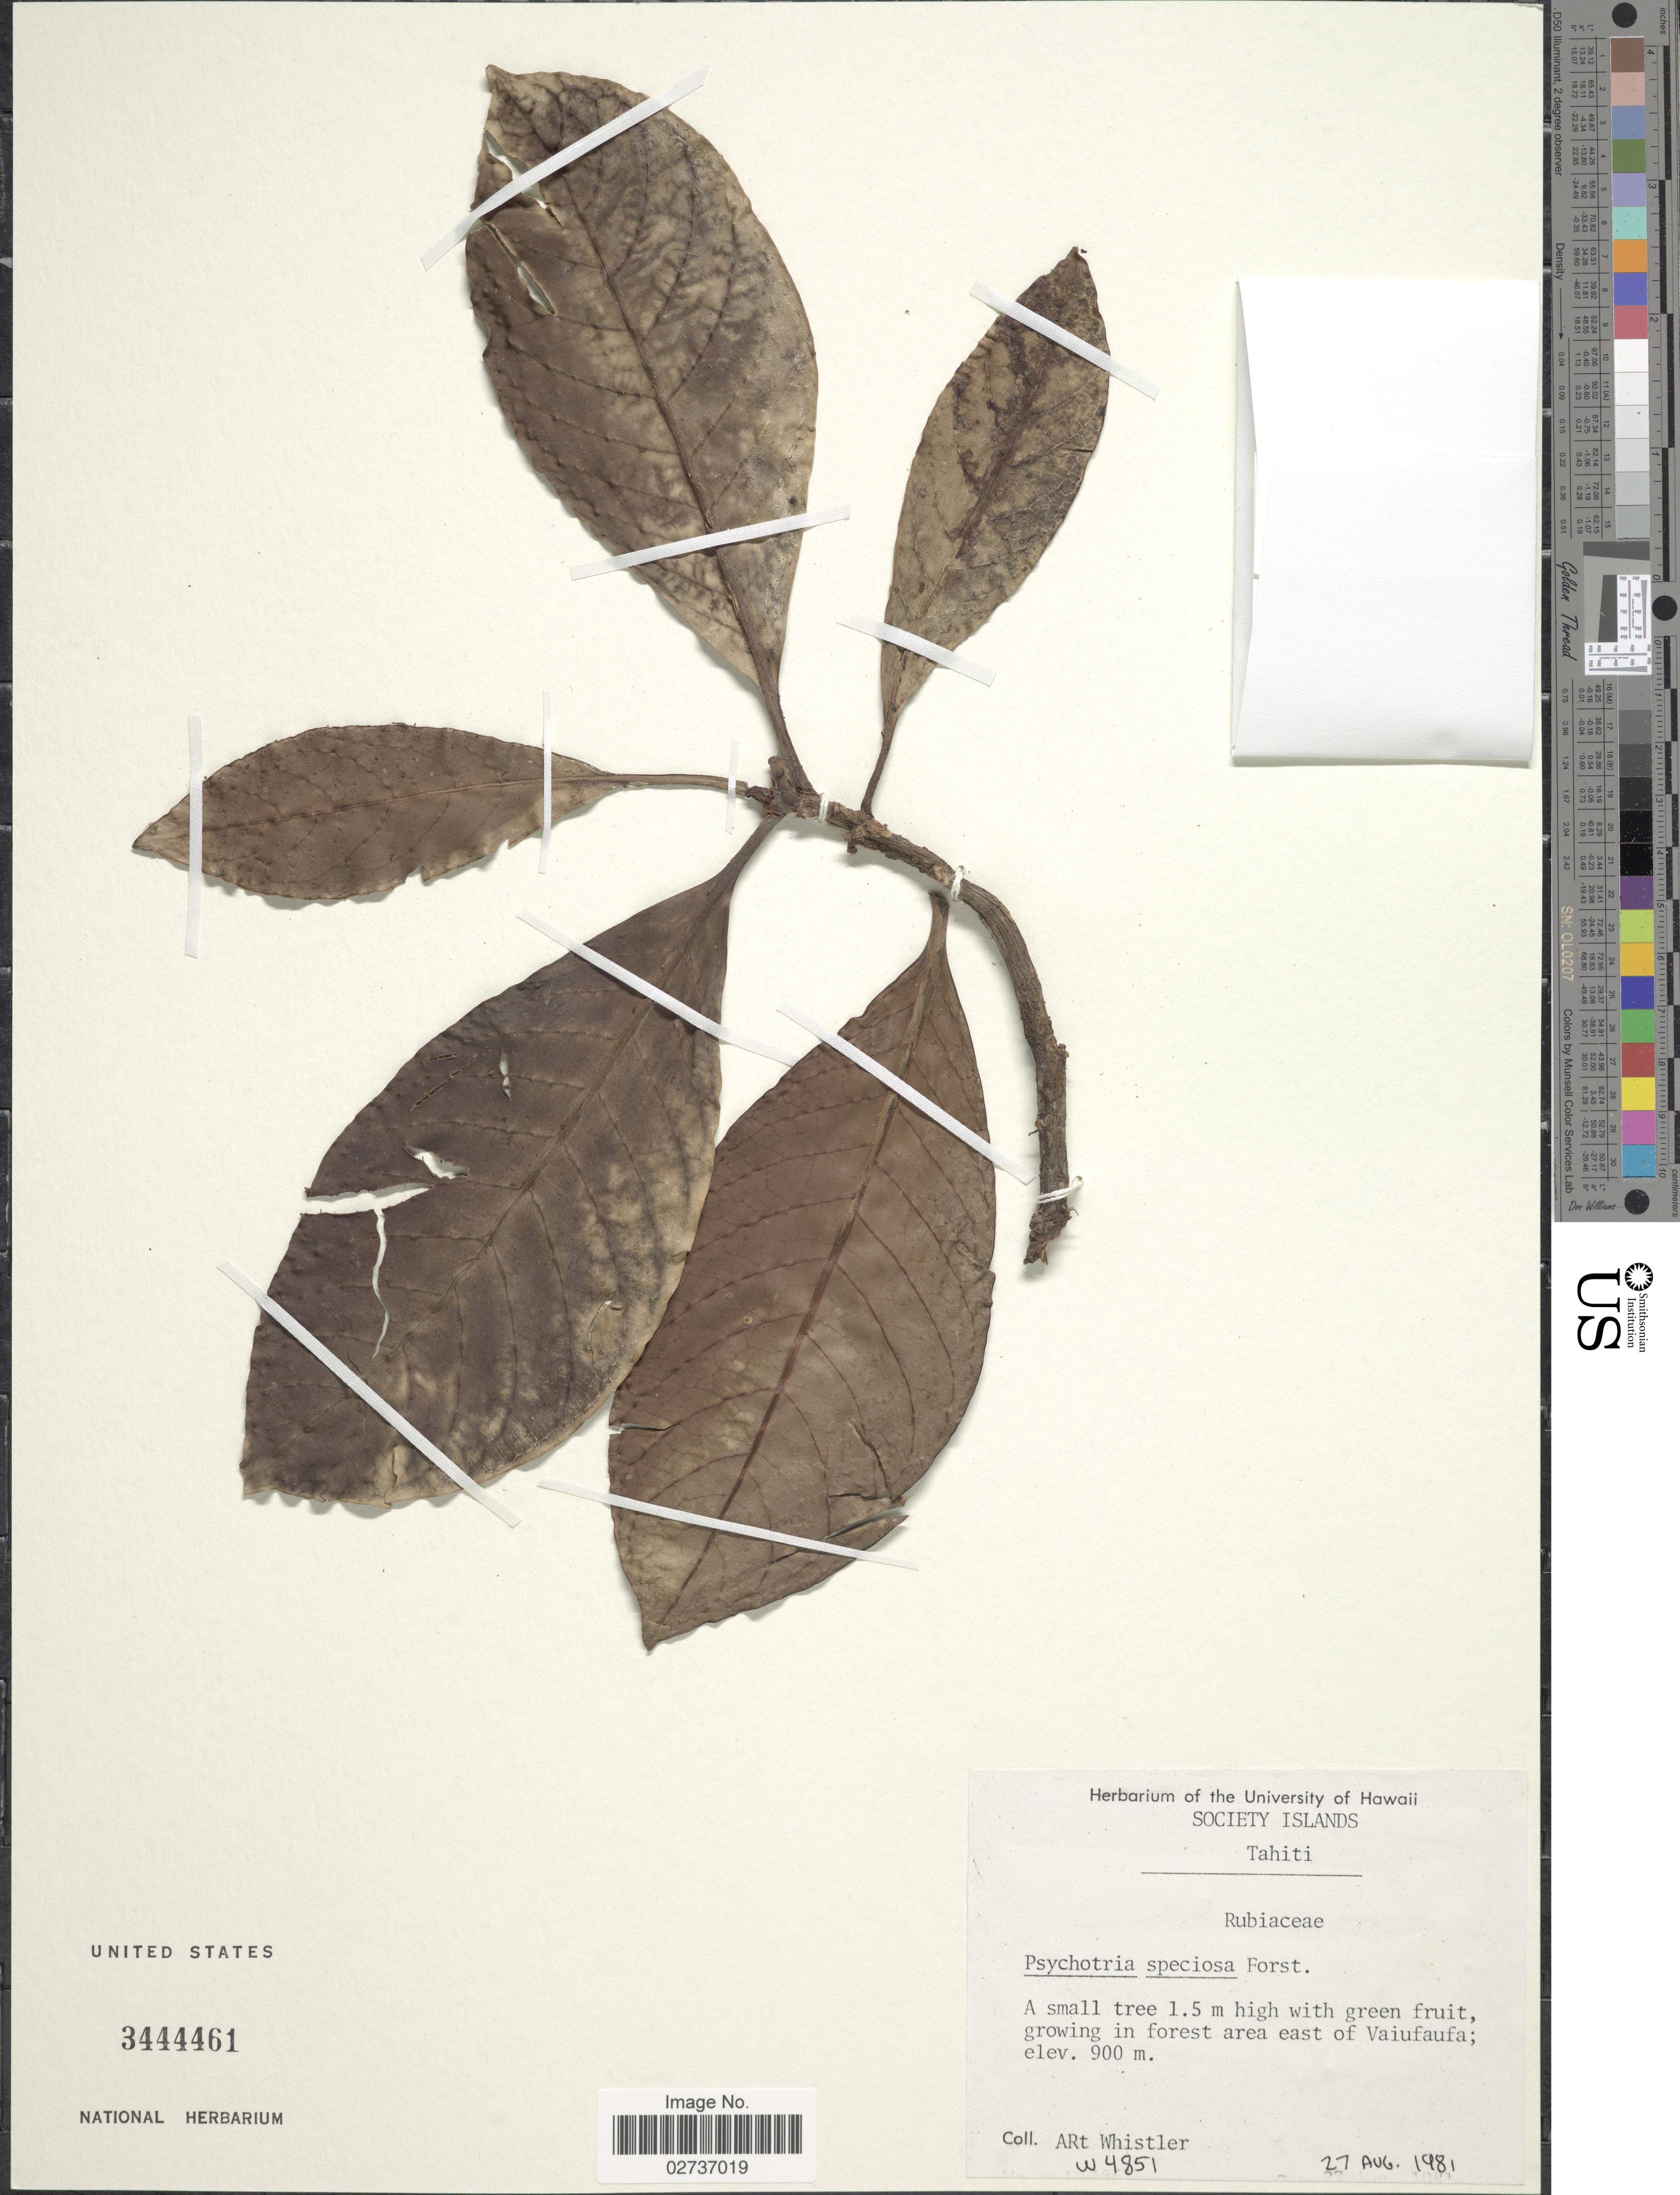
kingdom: Plantae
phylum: Tracheophyta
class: Magnoliopsida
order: Gentianales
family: Rubiaceae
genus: Psychotria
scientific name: Psychotria speciosa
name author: G. Forst.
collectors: A. Whistler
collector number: W 4851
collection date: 1981-08-27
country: French Polynesia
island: Tahiti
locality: Society Islands. Tahiti. Growing in forest area east of Vaiufaufa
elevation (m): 900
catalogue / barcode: US 3444461